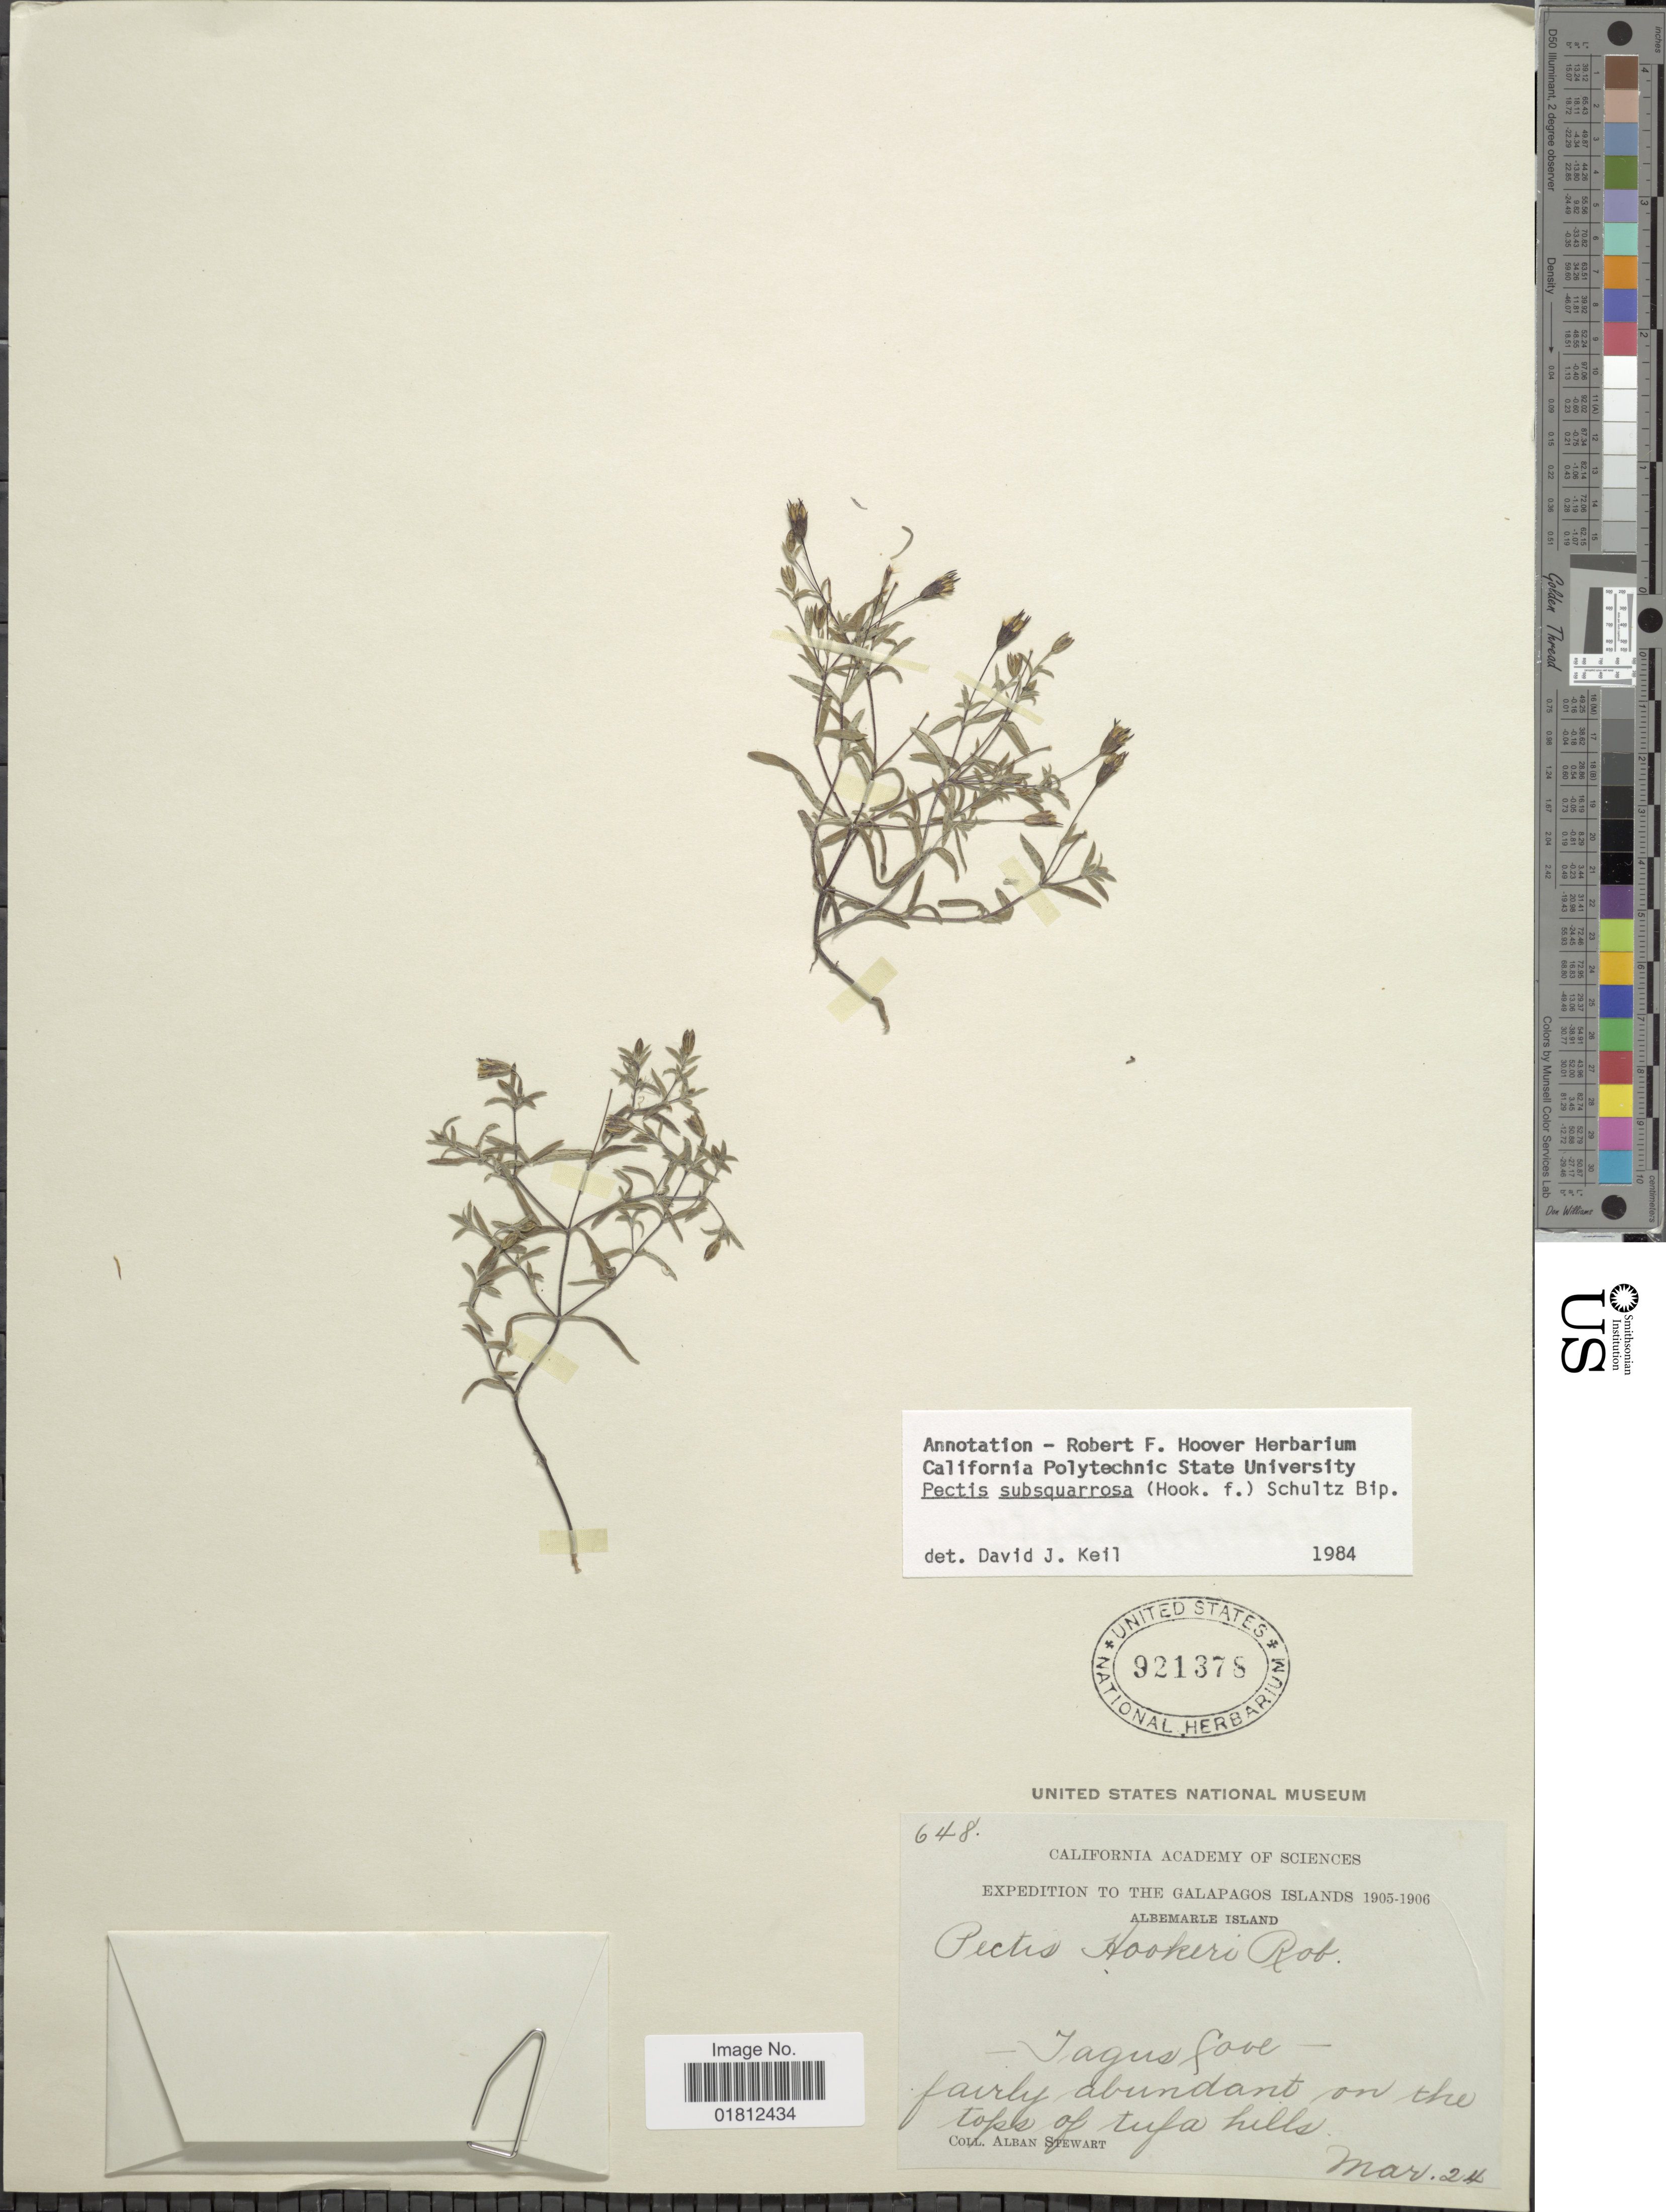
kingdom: Plantae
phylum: Tracheophyta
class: Magnoliopsida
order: Asterales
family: Asteraceae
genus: Pectis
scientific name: Pectis subsquarrosa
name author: (Hook. f.) Sch. Bip.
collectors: A. Stewart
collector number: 648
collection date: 1905-03-24/1906-03-24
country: Ecuador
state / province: Colón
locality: Galapagos Islands, Albemarle Island, Tagus Cove, fairly abundant on the tops of tufa hills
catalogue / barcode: US 921378